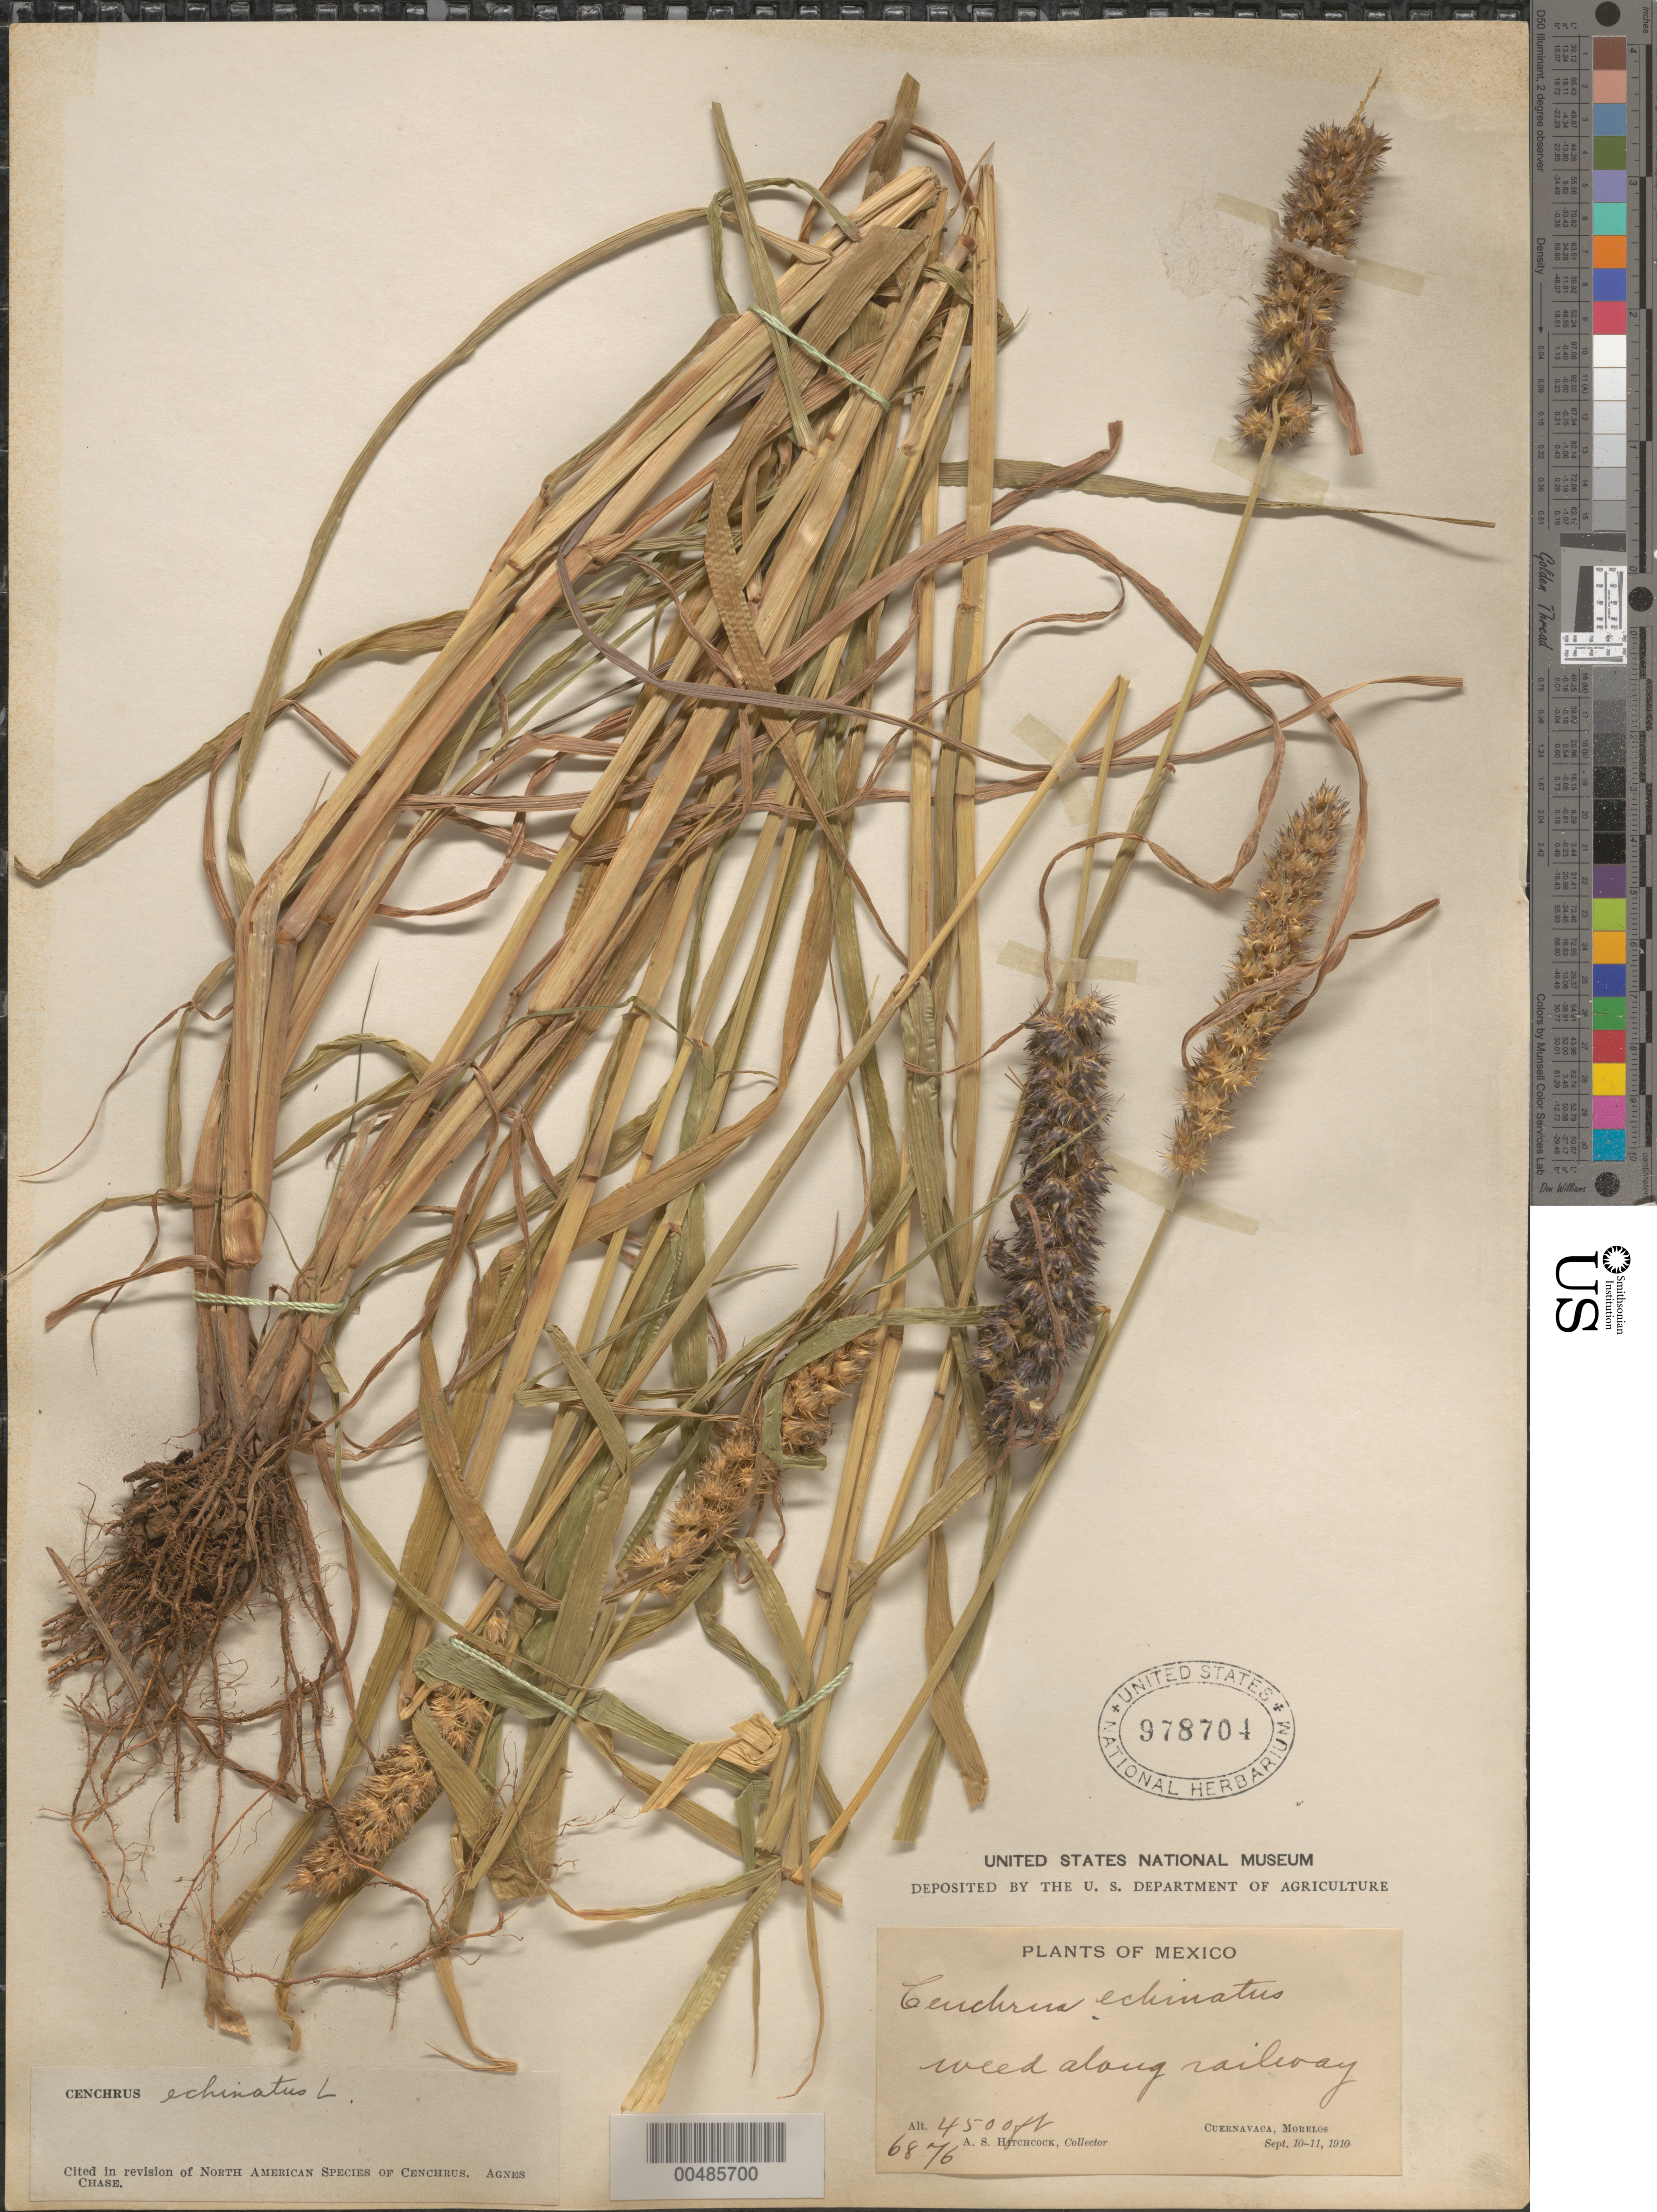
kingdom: Plantae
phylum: Tracheophyta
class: Liliopsida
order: Poales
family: Poaceae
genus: Cenchrus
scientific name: Cenchrus echinatus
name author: L.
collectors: A. S. Hitchcock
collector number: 6876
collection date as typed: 10 Sep 1910 to 11 Sep 1910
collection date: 1910-09-11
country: Mexico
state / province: Morelos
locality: Cuernavaca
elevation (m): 1372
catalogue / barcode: US 978704